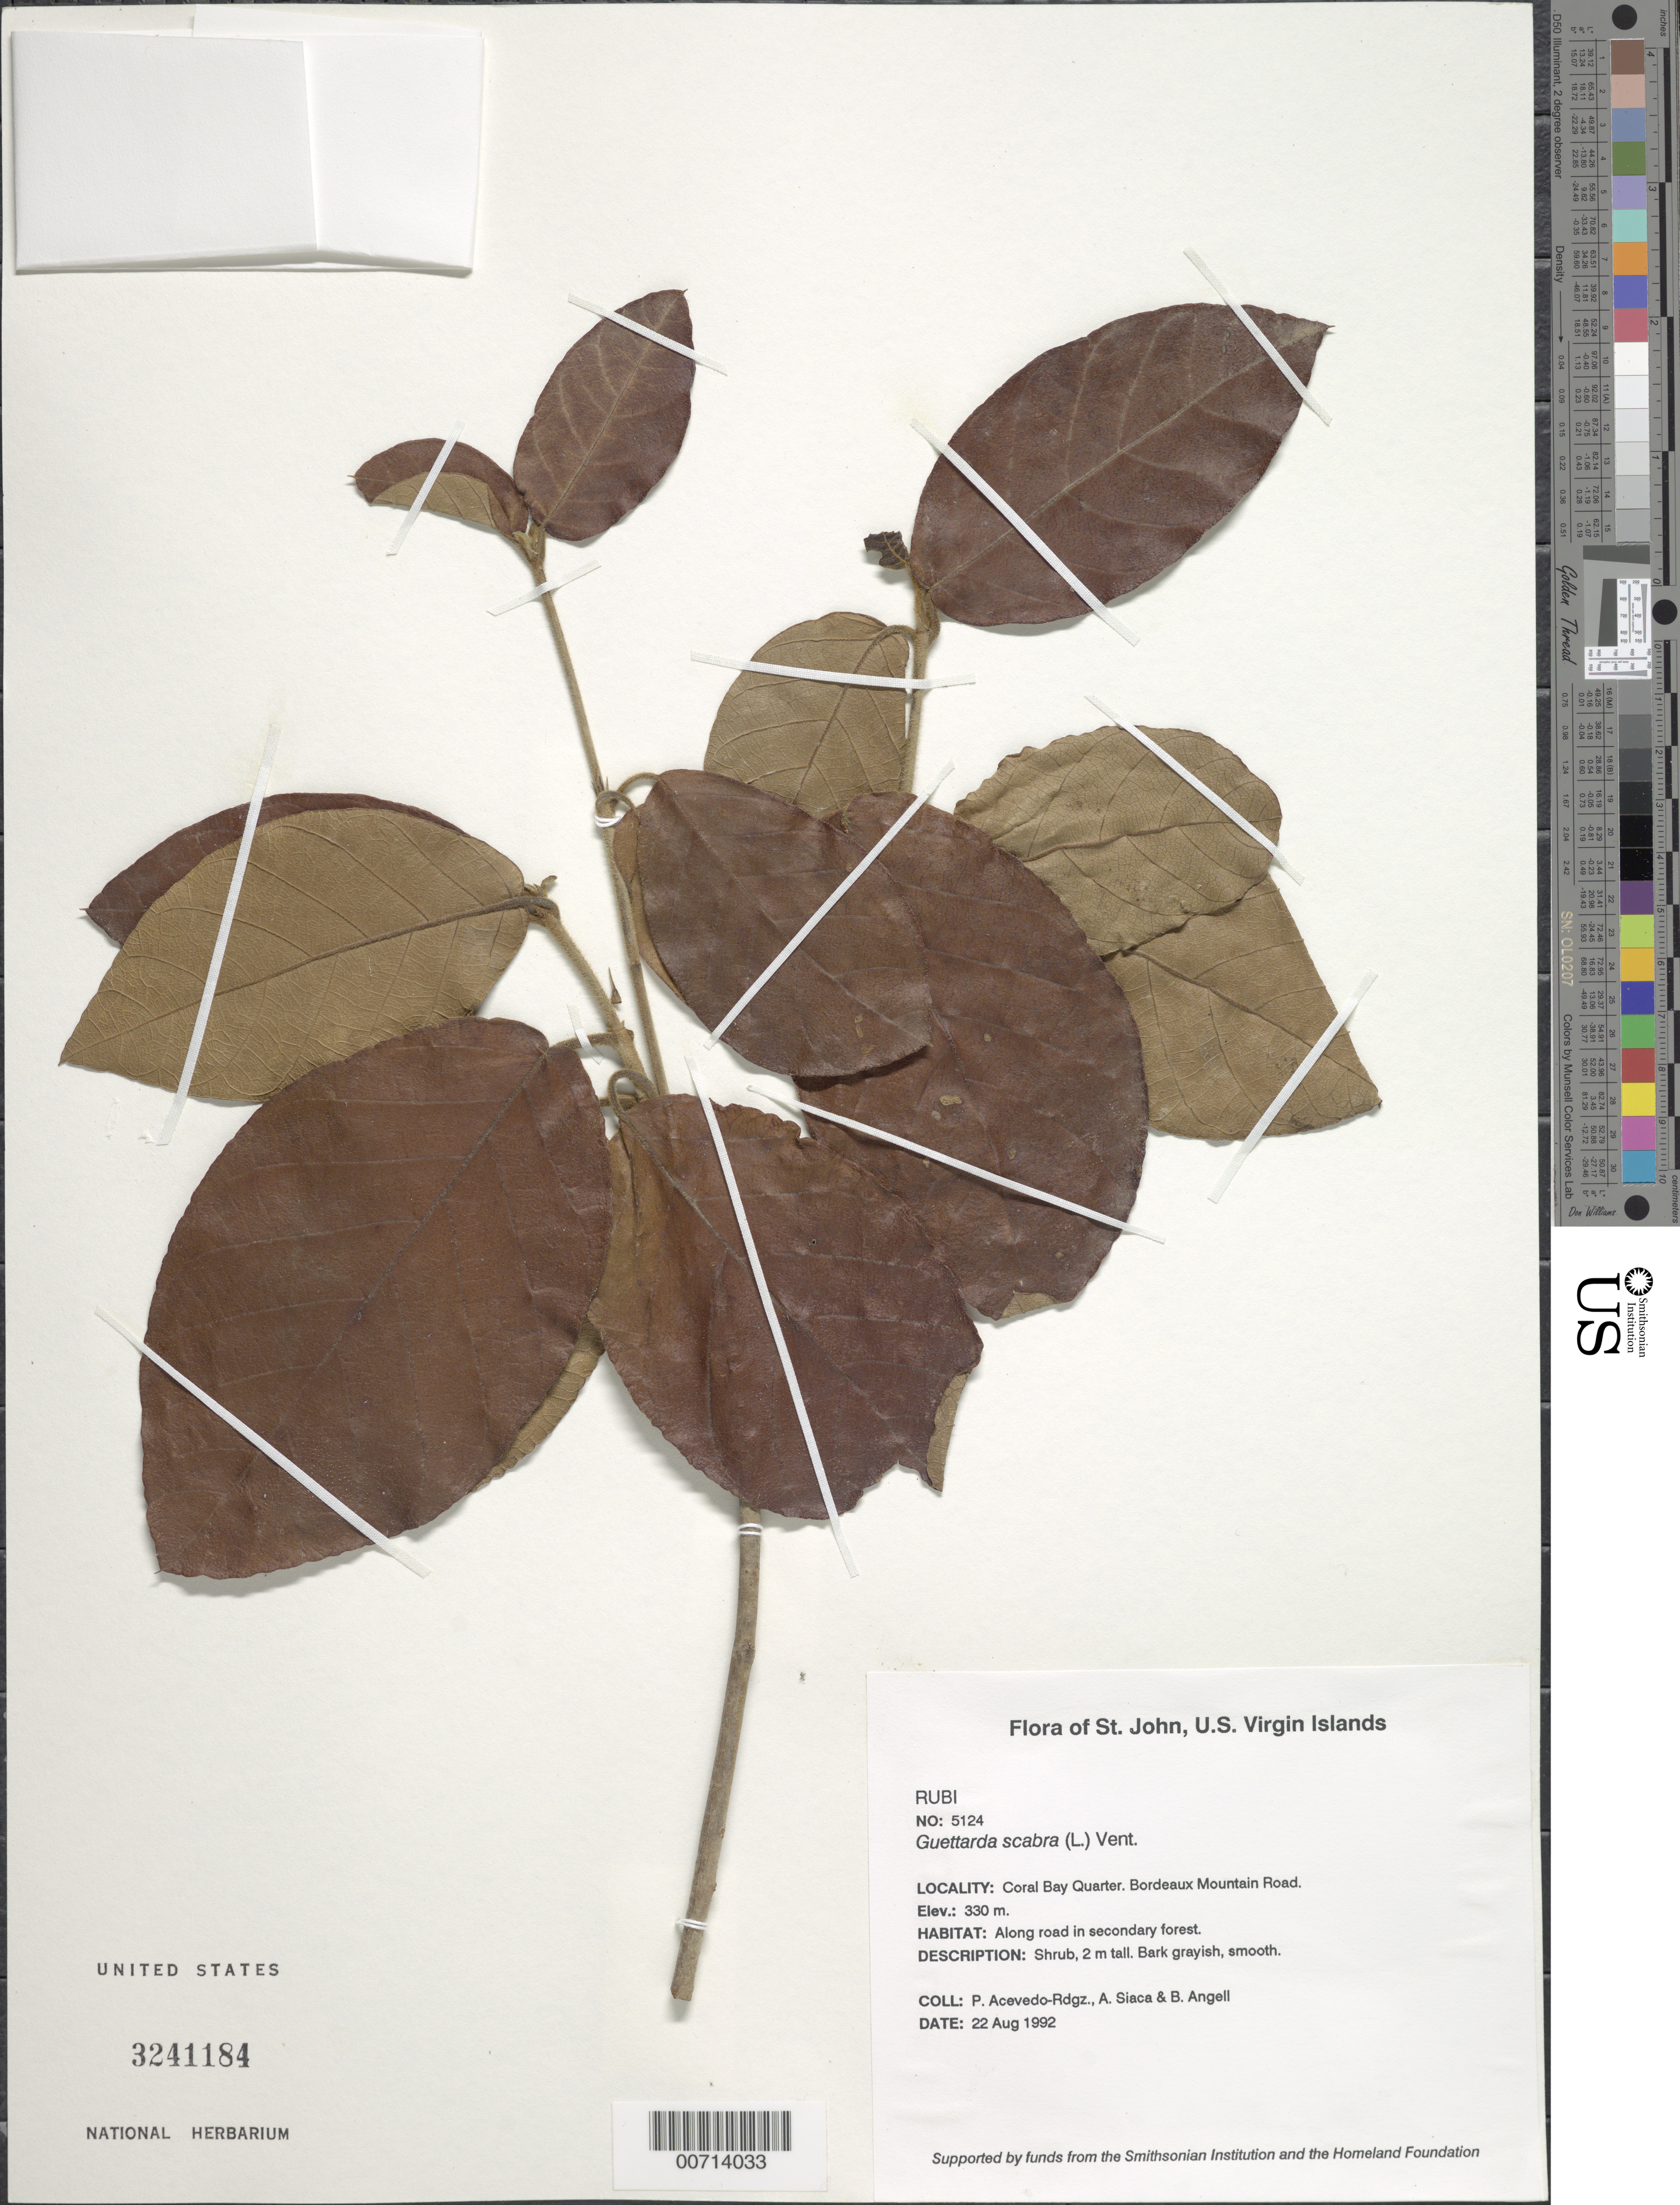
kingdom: Plantae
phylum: Tracheophyta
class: Magnoliopsida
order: Gentianales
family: Rubiaceae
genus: Guettarda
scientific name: Guettarda scabra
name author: (L.) Vent.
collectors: P. Acevedo-Rodr., A. Siaca & Bobbi Angell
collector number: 5124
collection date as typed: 22 Aug 1992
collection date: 1992-08-22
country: U.S. Virgin Islands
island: St. John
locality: Coral Bay Quarter; along dirt road to Bordeaux Mountain..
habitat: Along road in secondary forest.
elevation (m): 330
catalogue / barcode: US 3241184